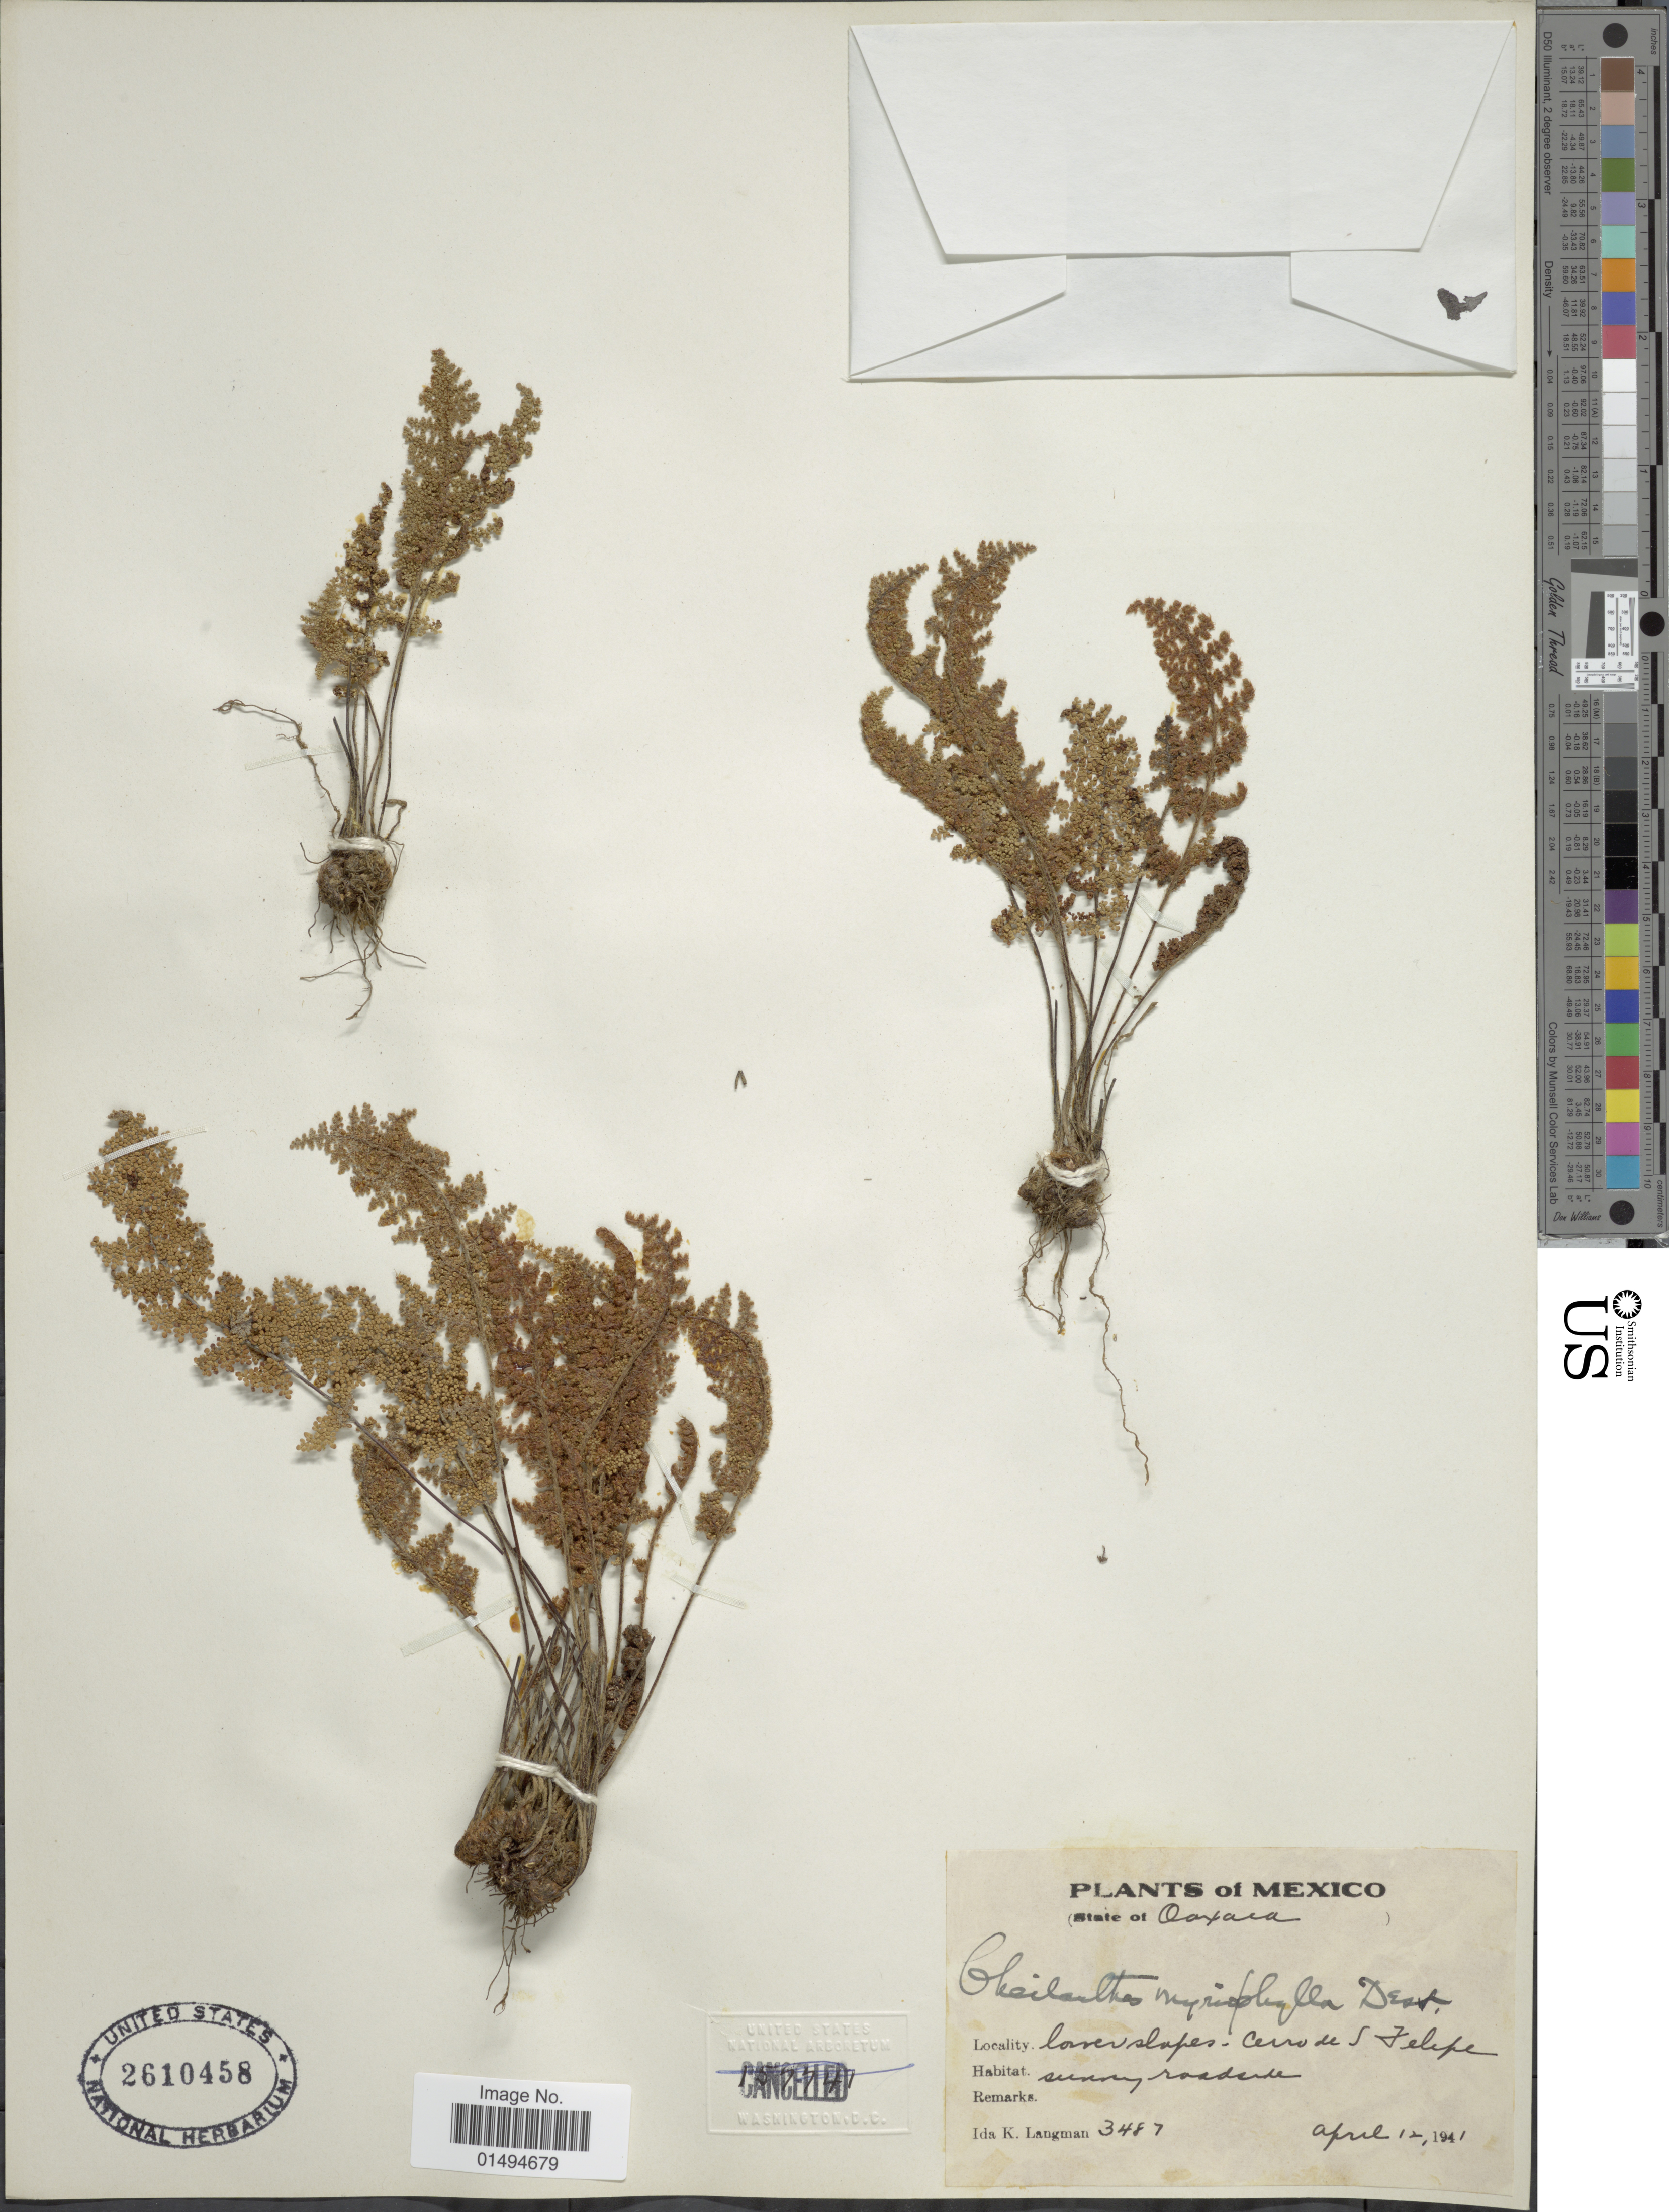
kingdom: Plantae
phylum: Tracheophyta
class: Polypodiopsida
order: Polypodiales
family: Pteridaceae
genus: Myriopteris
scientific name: Myriopteris myriophylla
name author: (Desv.) J. Sm.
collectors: I. K. Langman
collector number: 3487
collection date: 1941-04-12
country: Mexico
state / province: Oaxaca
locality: Lower slopes, Cerro de Felipe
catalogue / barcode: US 2610458